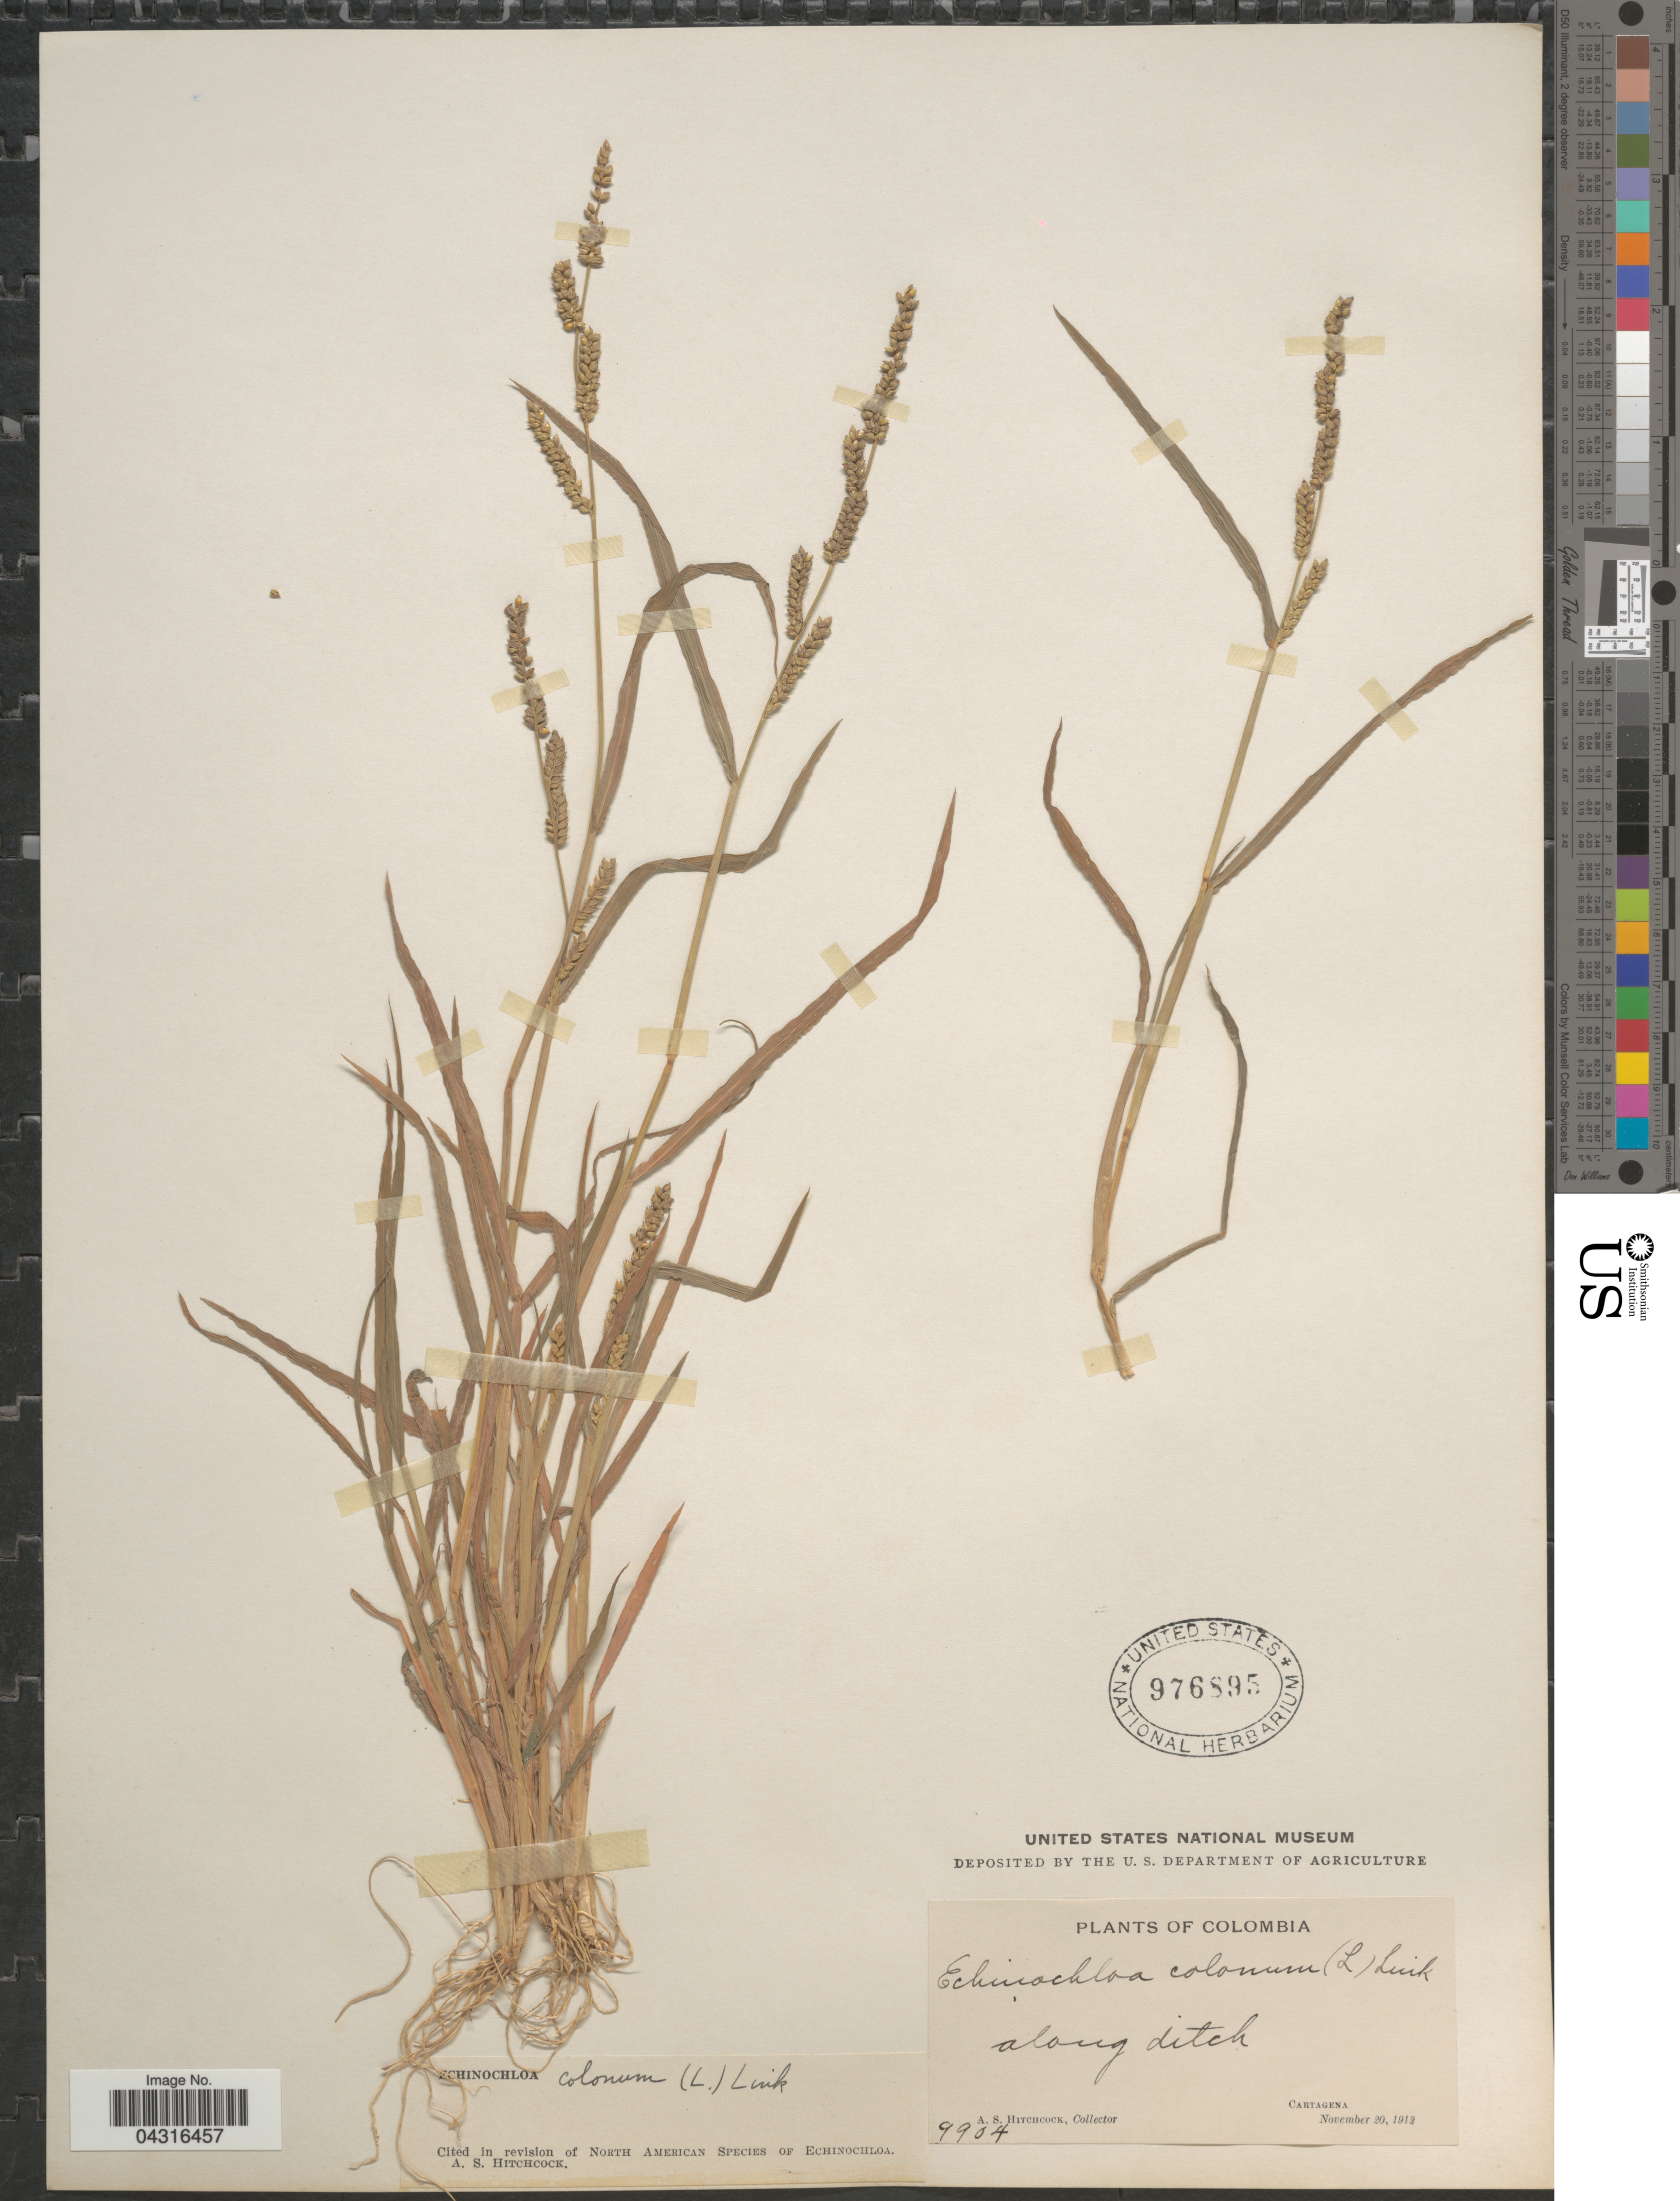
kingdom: Plantae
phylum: Tracheophyta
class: Liliopsida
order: Poales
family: Poaceae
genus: Echinochloa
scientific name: Echinochloa colona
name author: (L.) Link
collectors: A. S. Hitchcock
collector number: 9904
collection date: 1912-12-20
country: Colombia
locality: Along ditch. Cartagena.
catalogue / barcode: US 976895